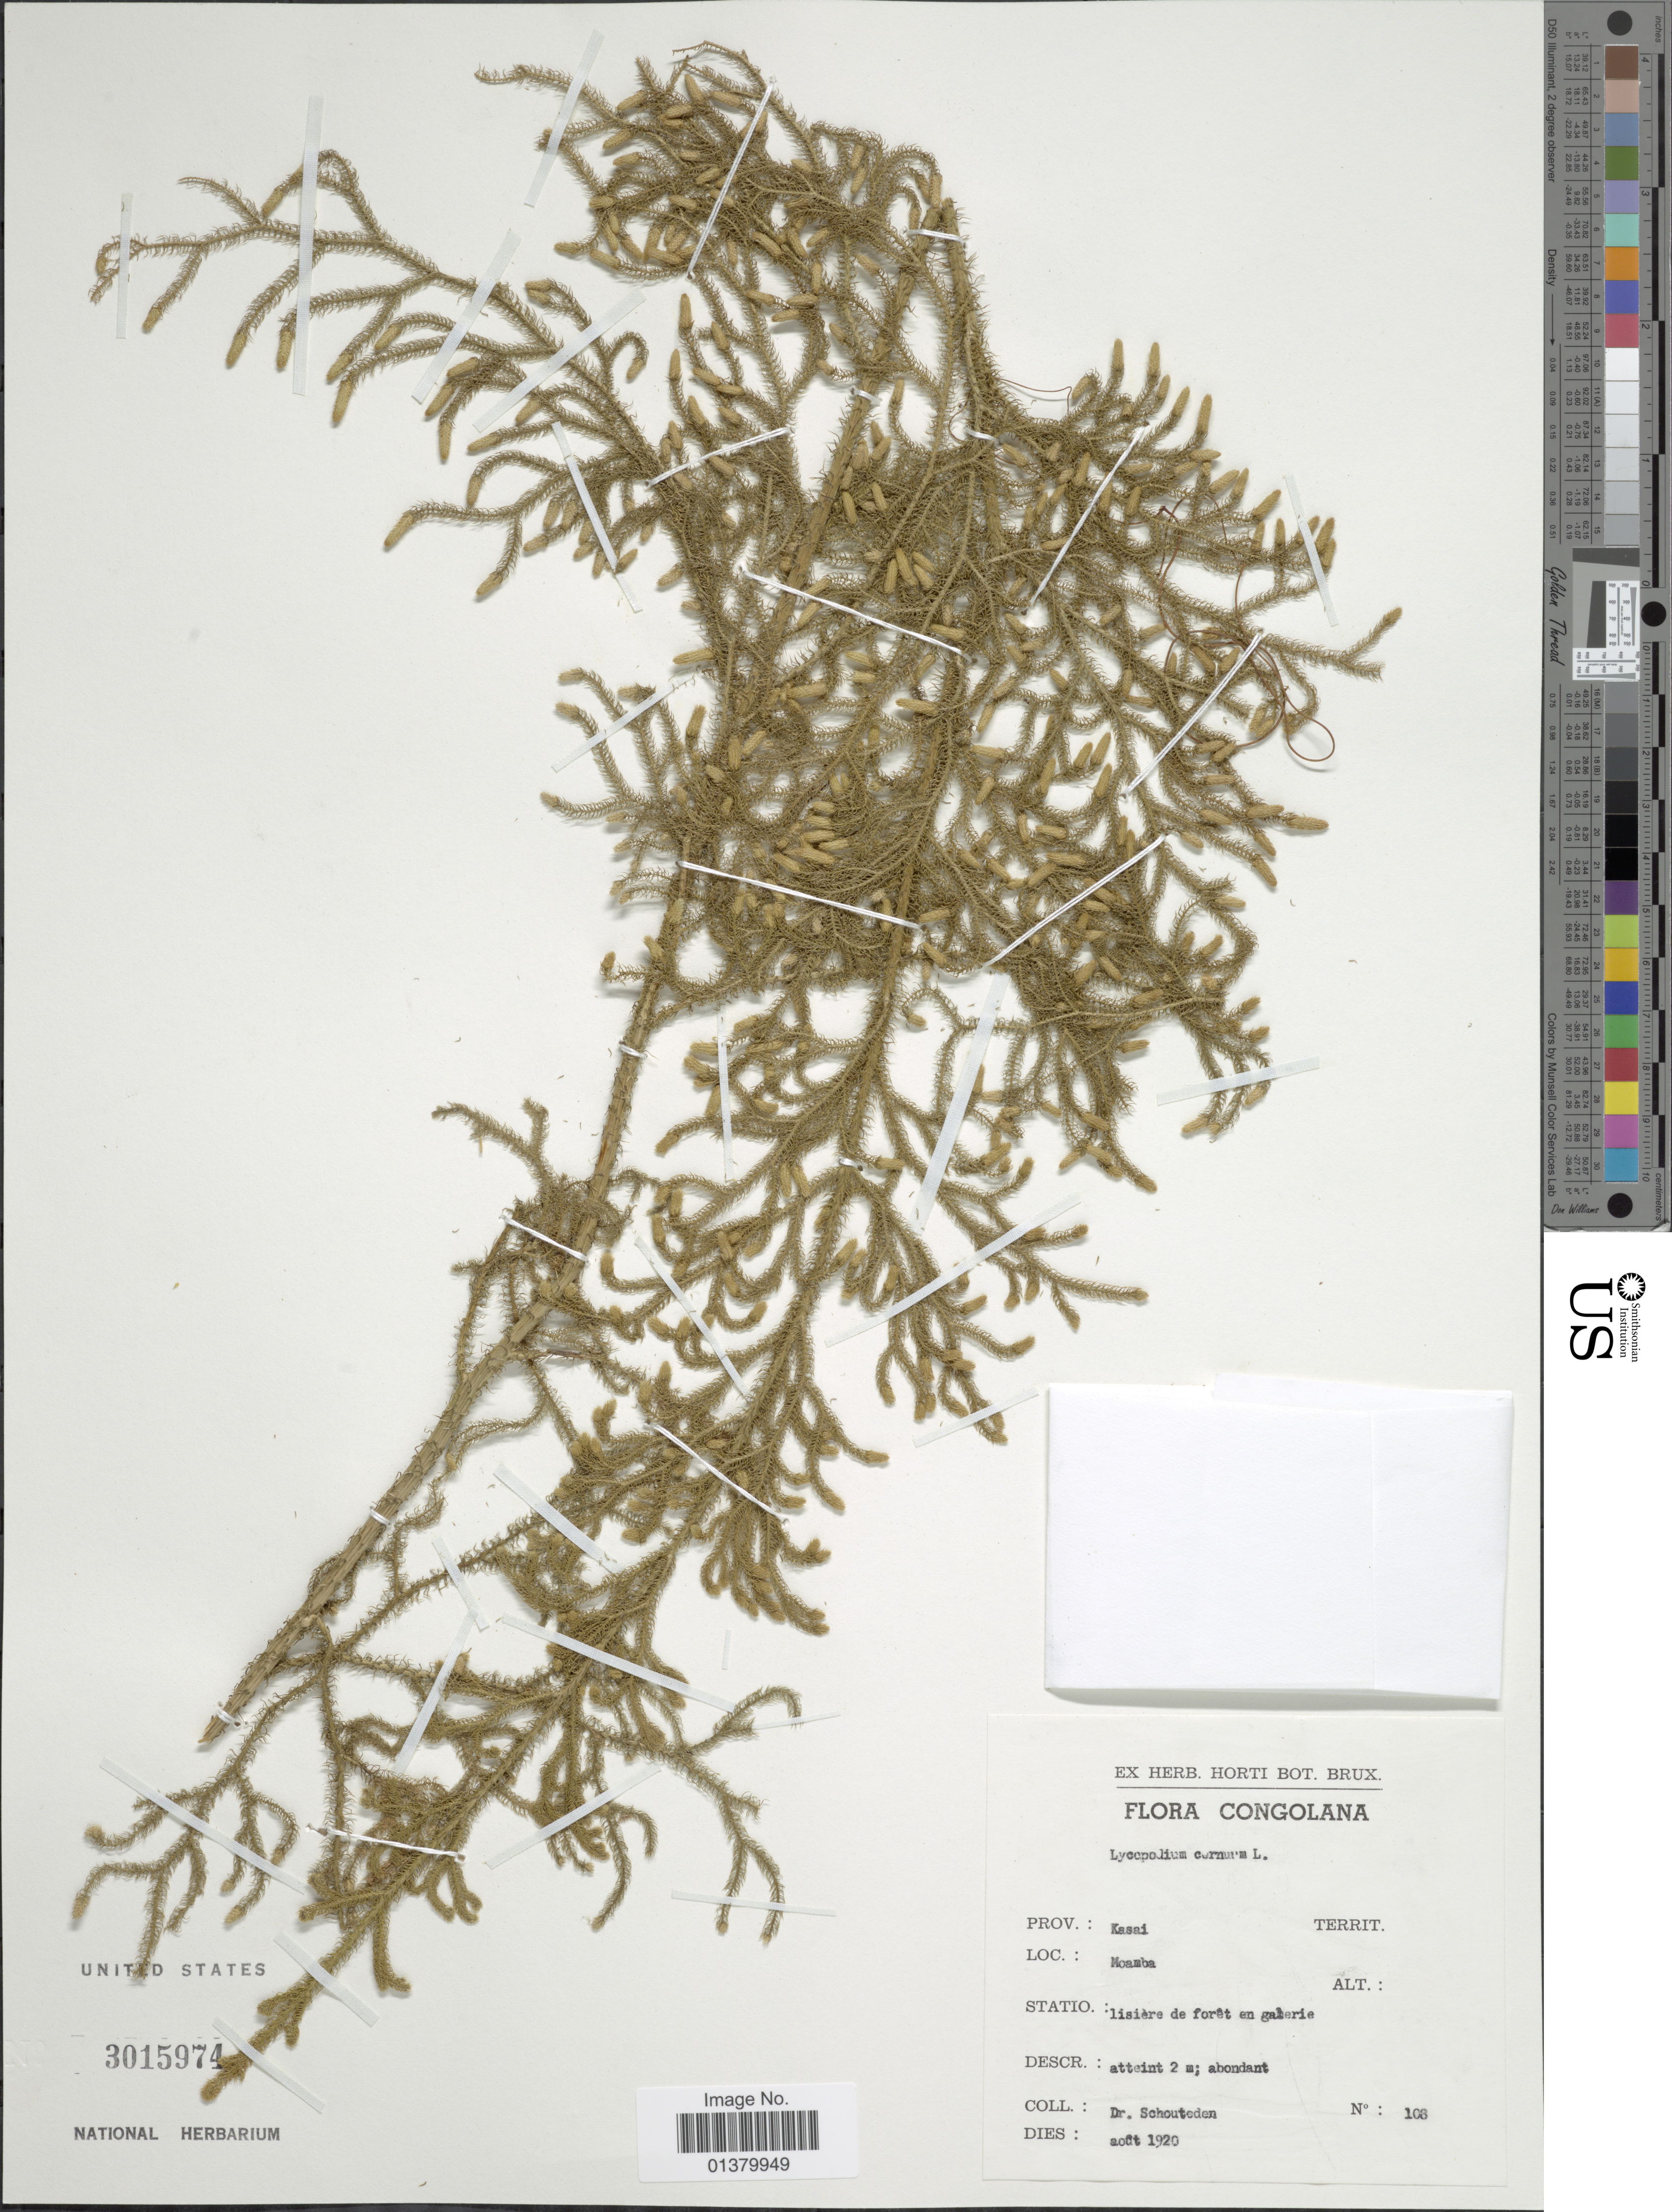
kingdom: Plantae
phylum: Tracheophyta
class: Lycopodiopsida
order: Lycopodiales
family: Lycopodiaceae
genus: Palhinhaea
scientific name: Palhinhaea cernua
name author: (L.) Vasc. & Franco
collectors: Schouteden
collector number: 106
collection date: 1920-08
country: Congo, Democratic Republic of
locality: Prov. Kasai, Moamba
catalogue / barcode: US 3015974